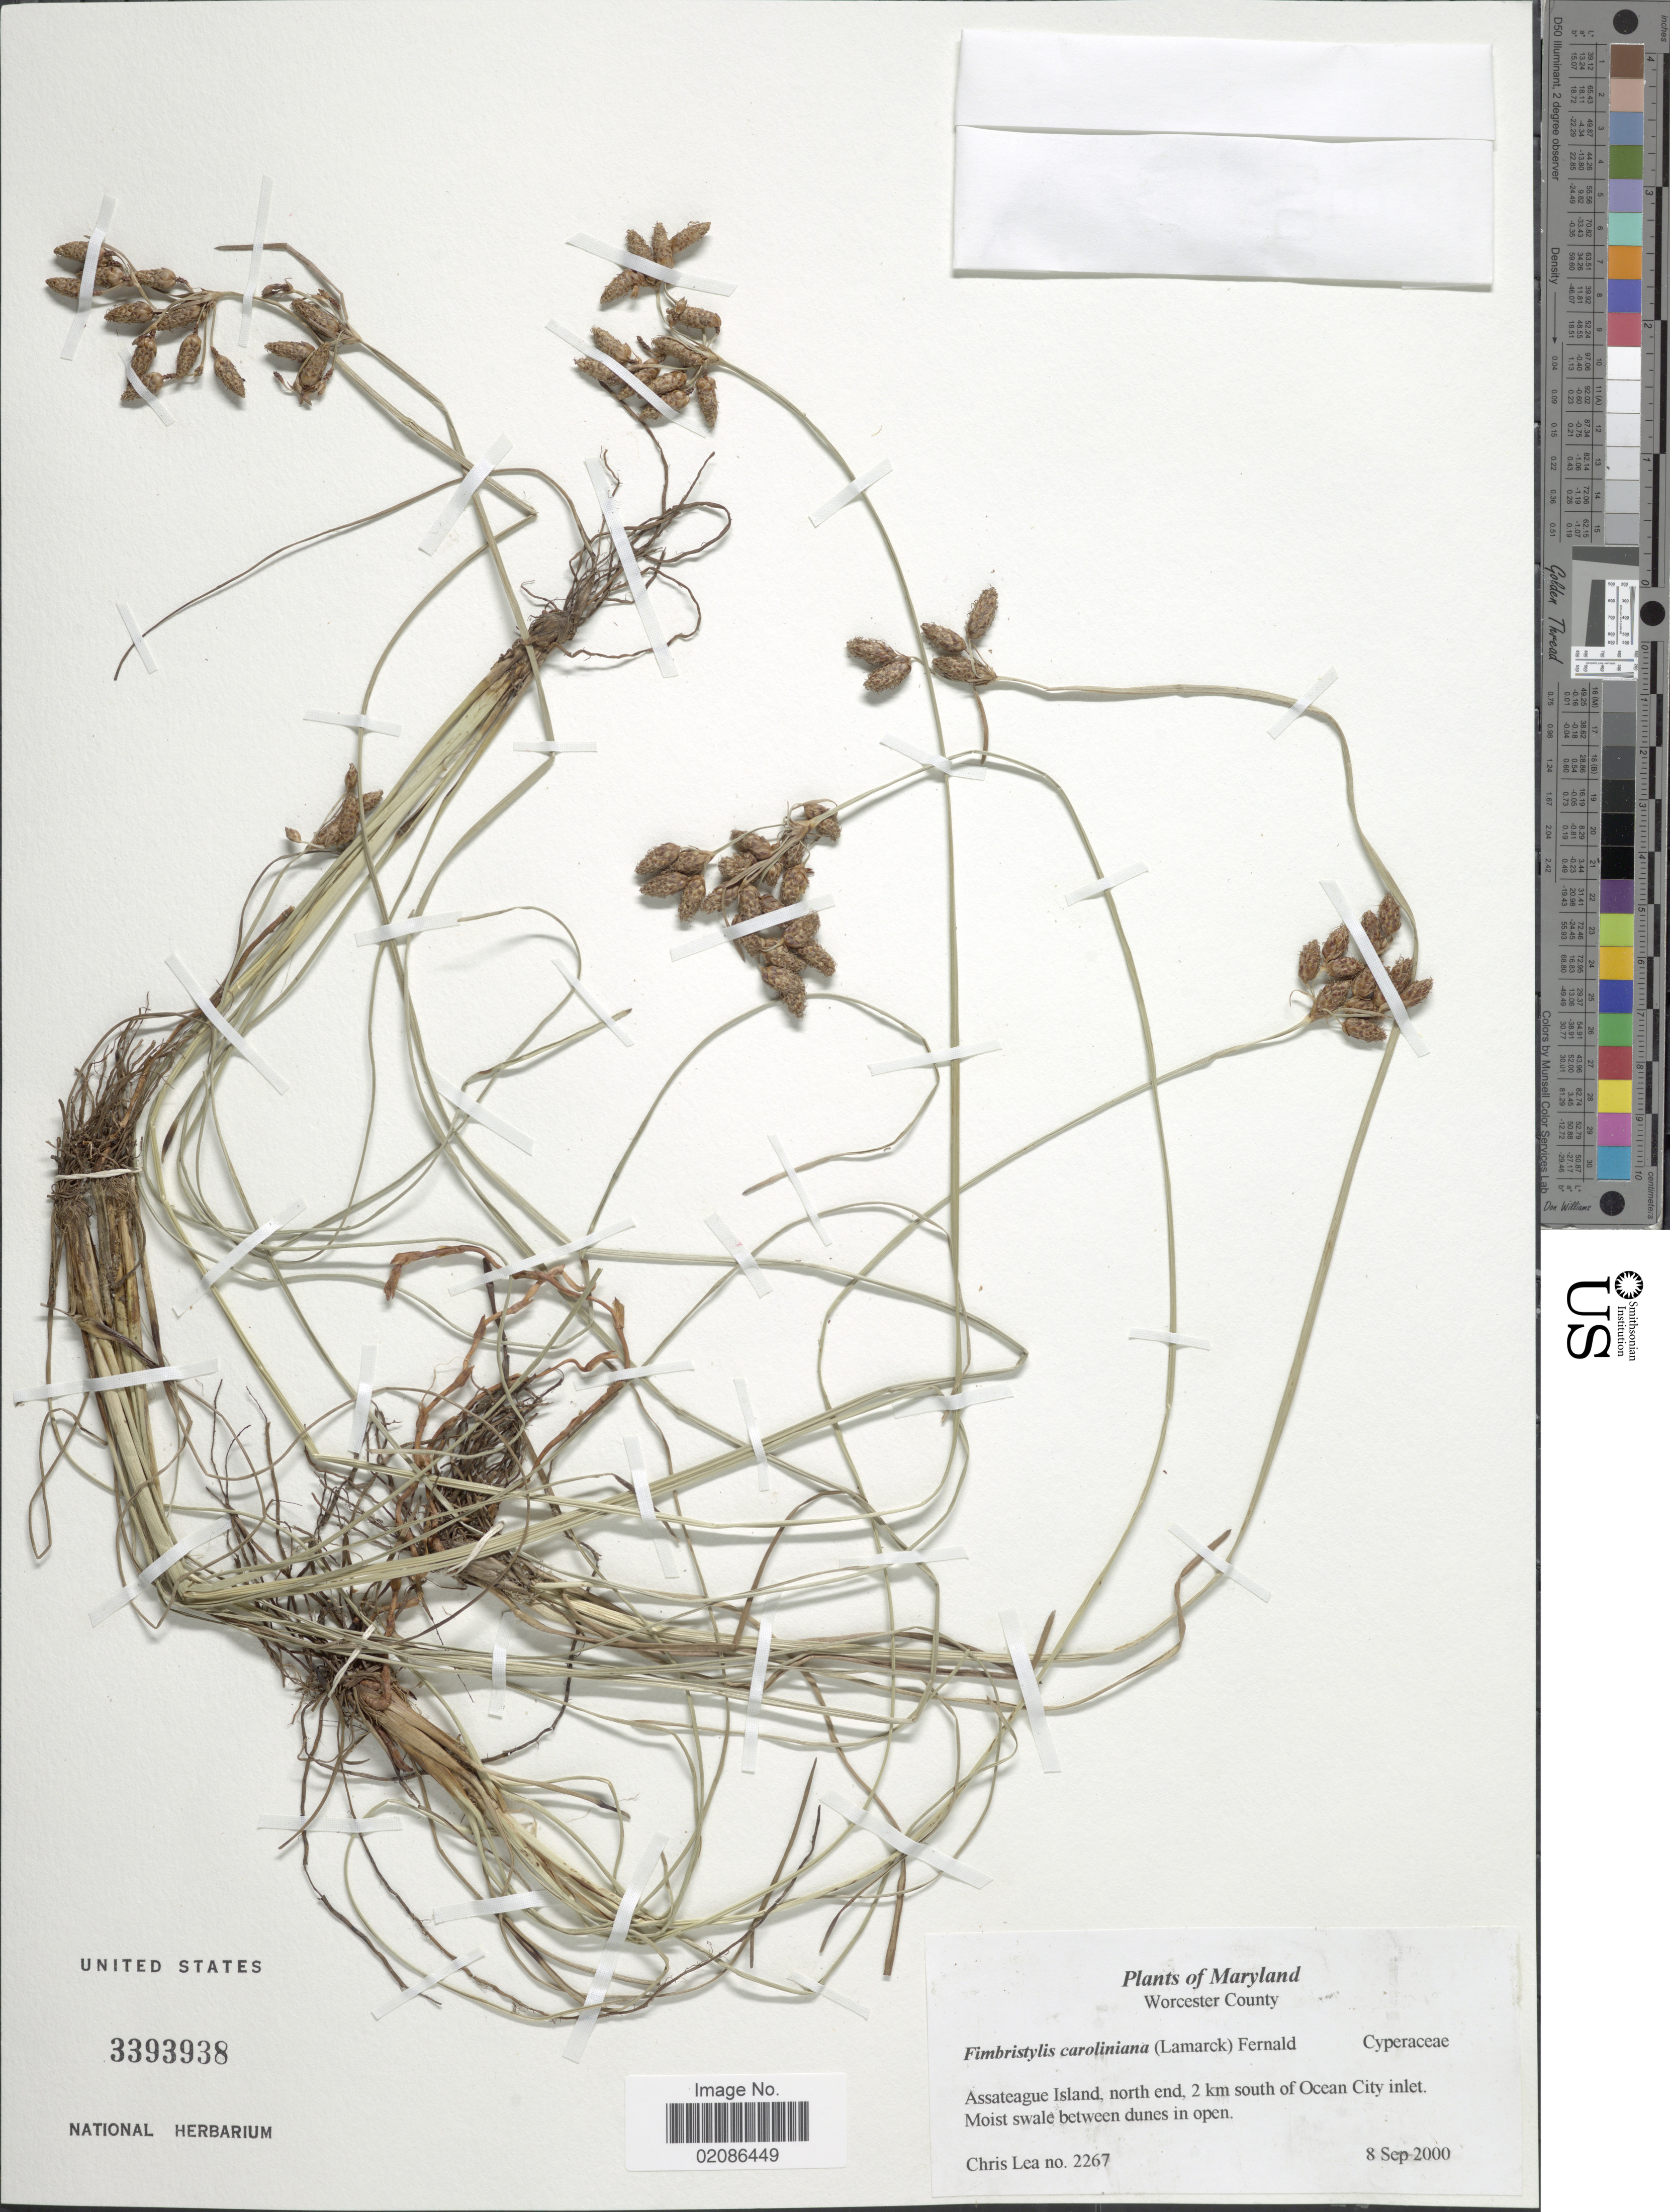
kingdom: Plantae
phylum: Tracheophyta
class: Liliopsida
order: Poales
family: Cyperaceae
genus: Fimbristylis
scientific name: Fimbristylis caroliniana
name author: (Lam.) Fernald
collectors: C. Lea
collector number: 2267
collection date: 2000-09-08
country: United States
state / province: Maryland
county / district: Worcester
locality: Worcester County, Assateague Island, north end, 2 km south of Ocean City Inlet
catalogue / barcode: US 3393938